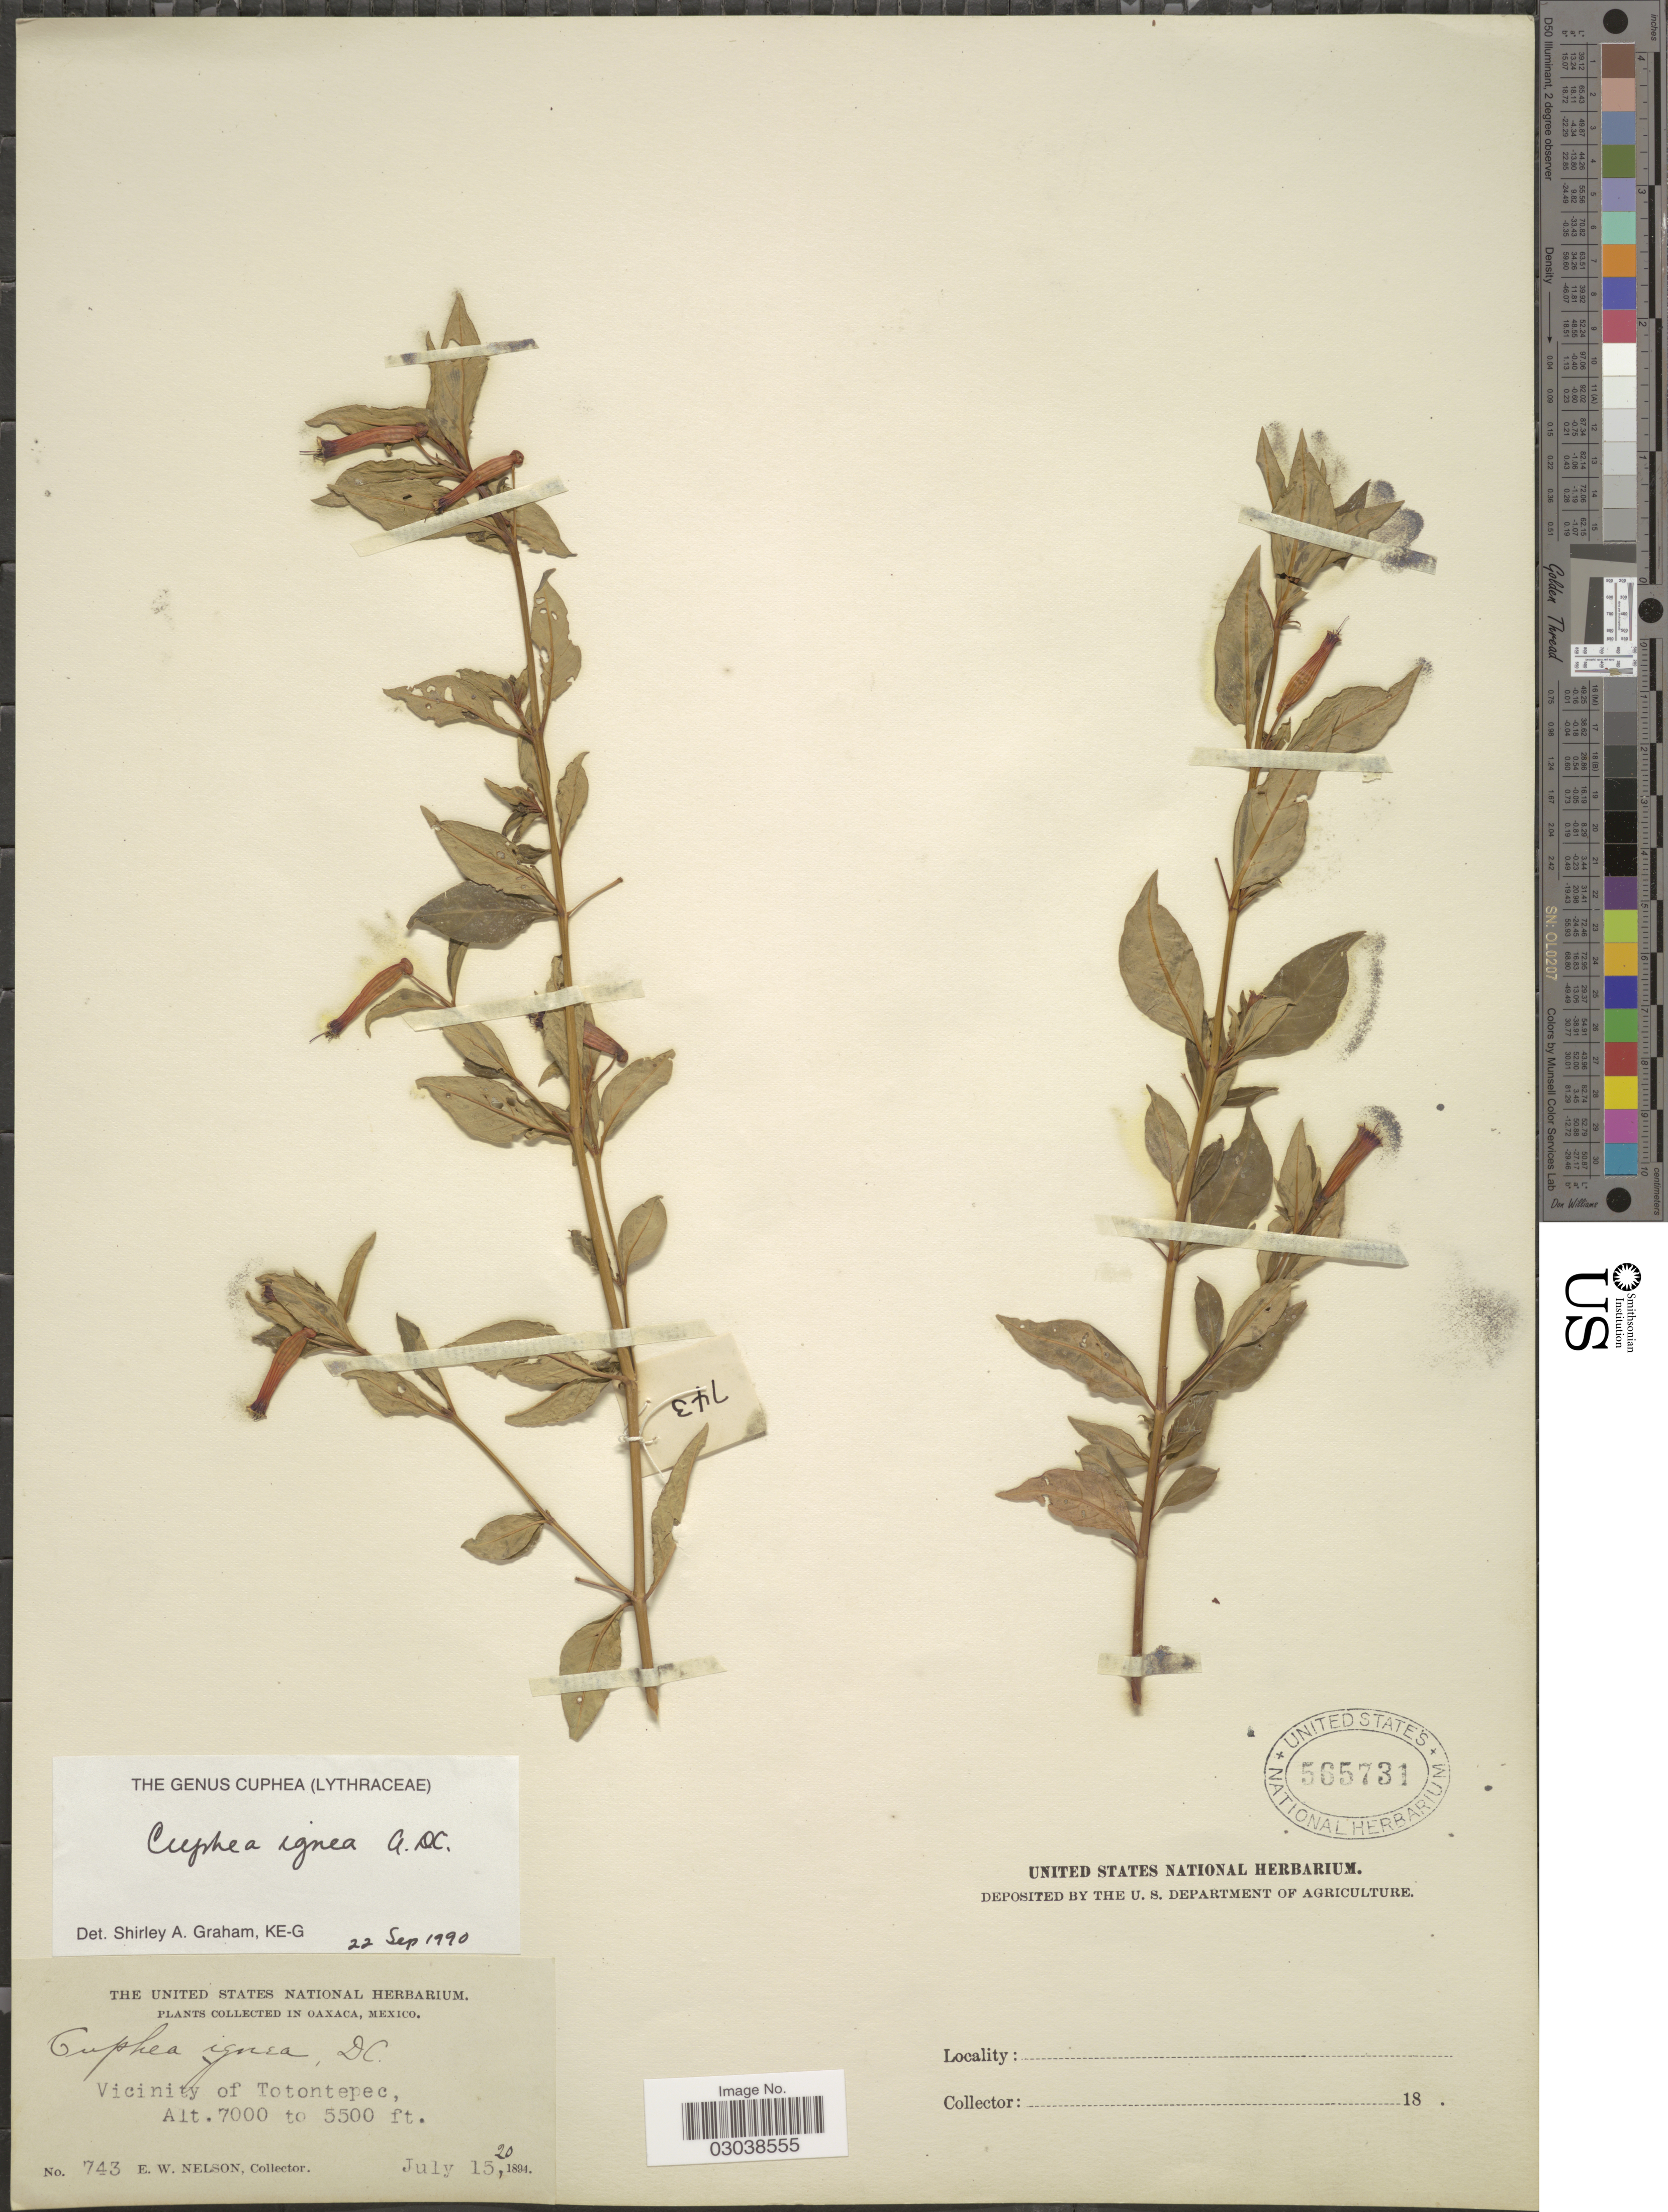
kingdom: Plantae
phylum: Tracheophyta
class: Magnoliopsida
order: Myrtales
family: Lythraceae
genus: Cuphea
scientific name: Cuphea ignea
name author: A. DC.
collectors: E. W. Nelson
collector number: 743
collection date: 1894-07-15/1894-07-20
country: Mexico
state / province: Oaxaca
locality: Vicinity of Totontepec.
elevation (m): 5500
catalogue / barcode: US 565731